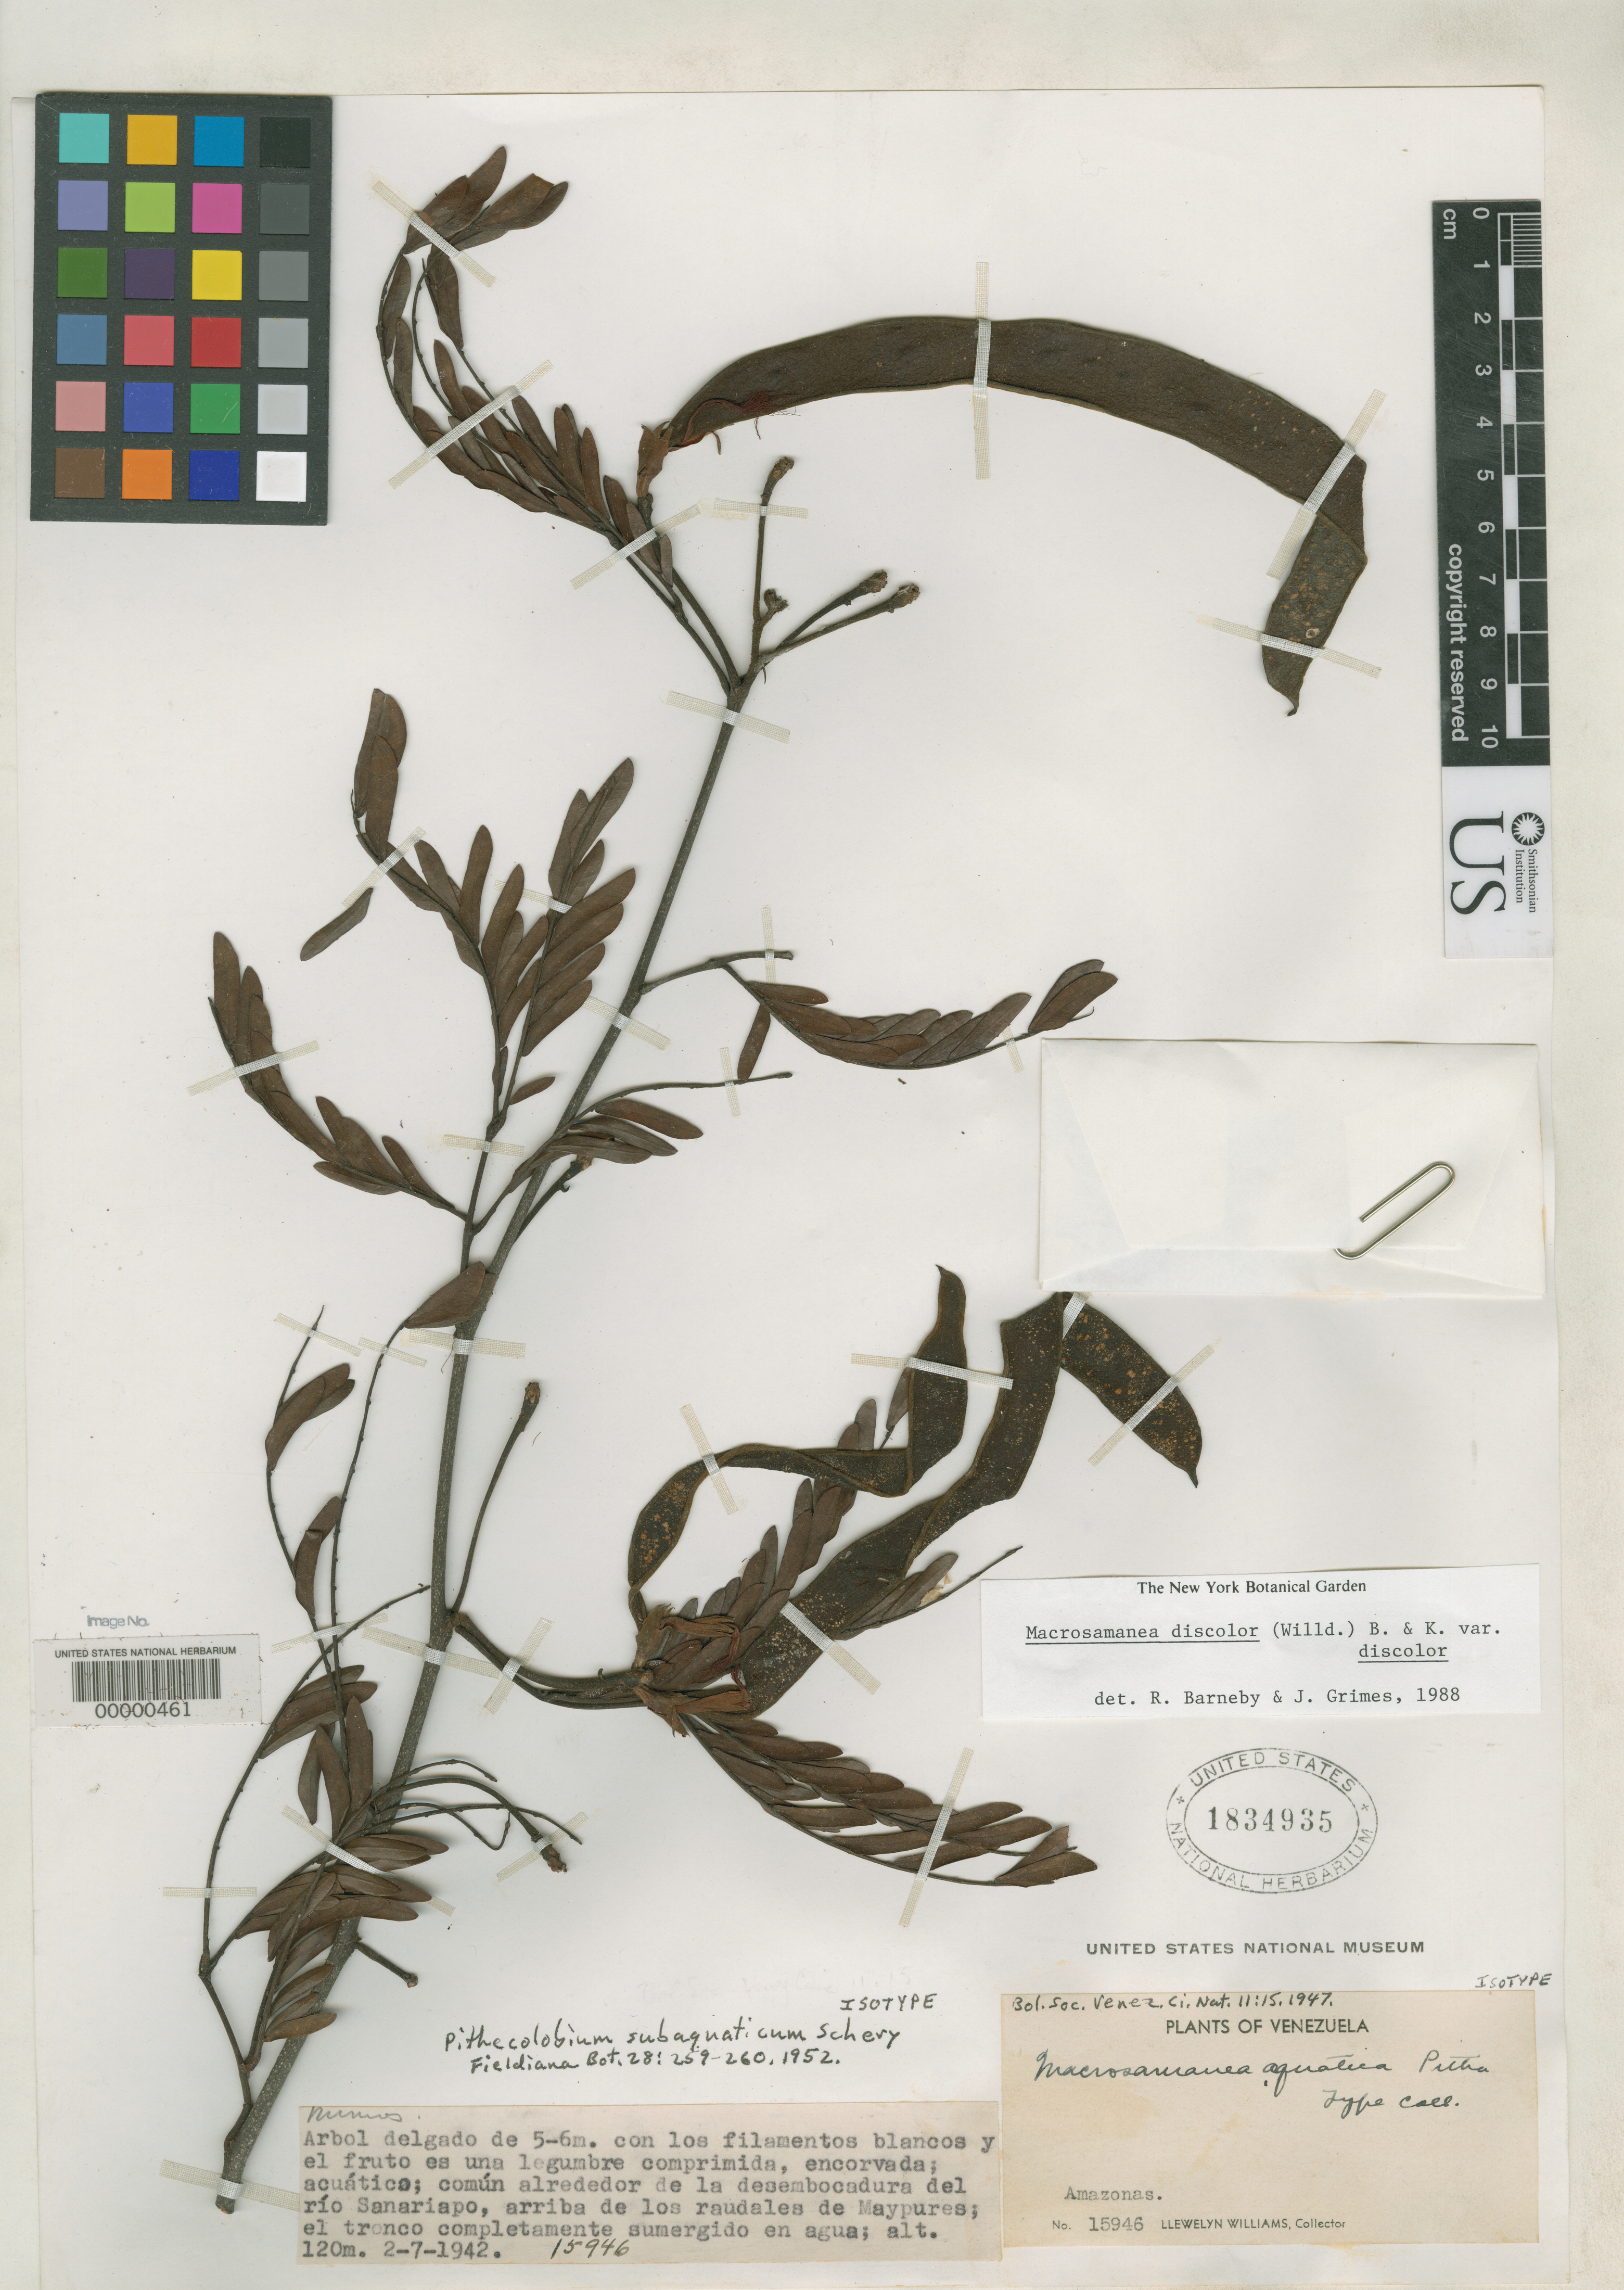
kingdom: Plantae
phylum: Tracheophyta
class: Magnoliopsida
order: Fabales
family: Fabaceae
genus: Macrosamanea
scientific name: Macrosamanea aquatica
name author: Pittier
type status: Isotype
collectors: Ll. Williams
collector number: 15946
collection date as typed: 1942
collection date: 1942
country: Venezuela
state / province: Amazonas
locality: Alrededor de la desembocadura del Sanariapo, arriba de los raudales de Maypures [Around the mouth of the Sanariapo, above the rapids of Maypures].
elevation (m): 120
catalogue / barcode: US 1834935